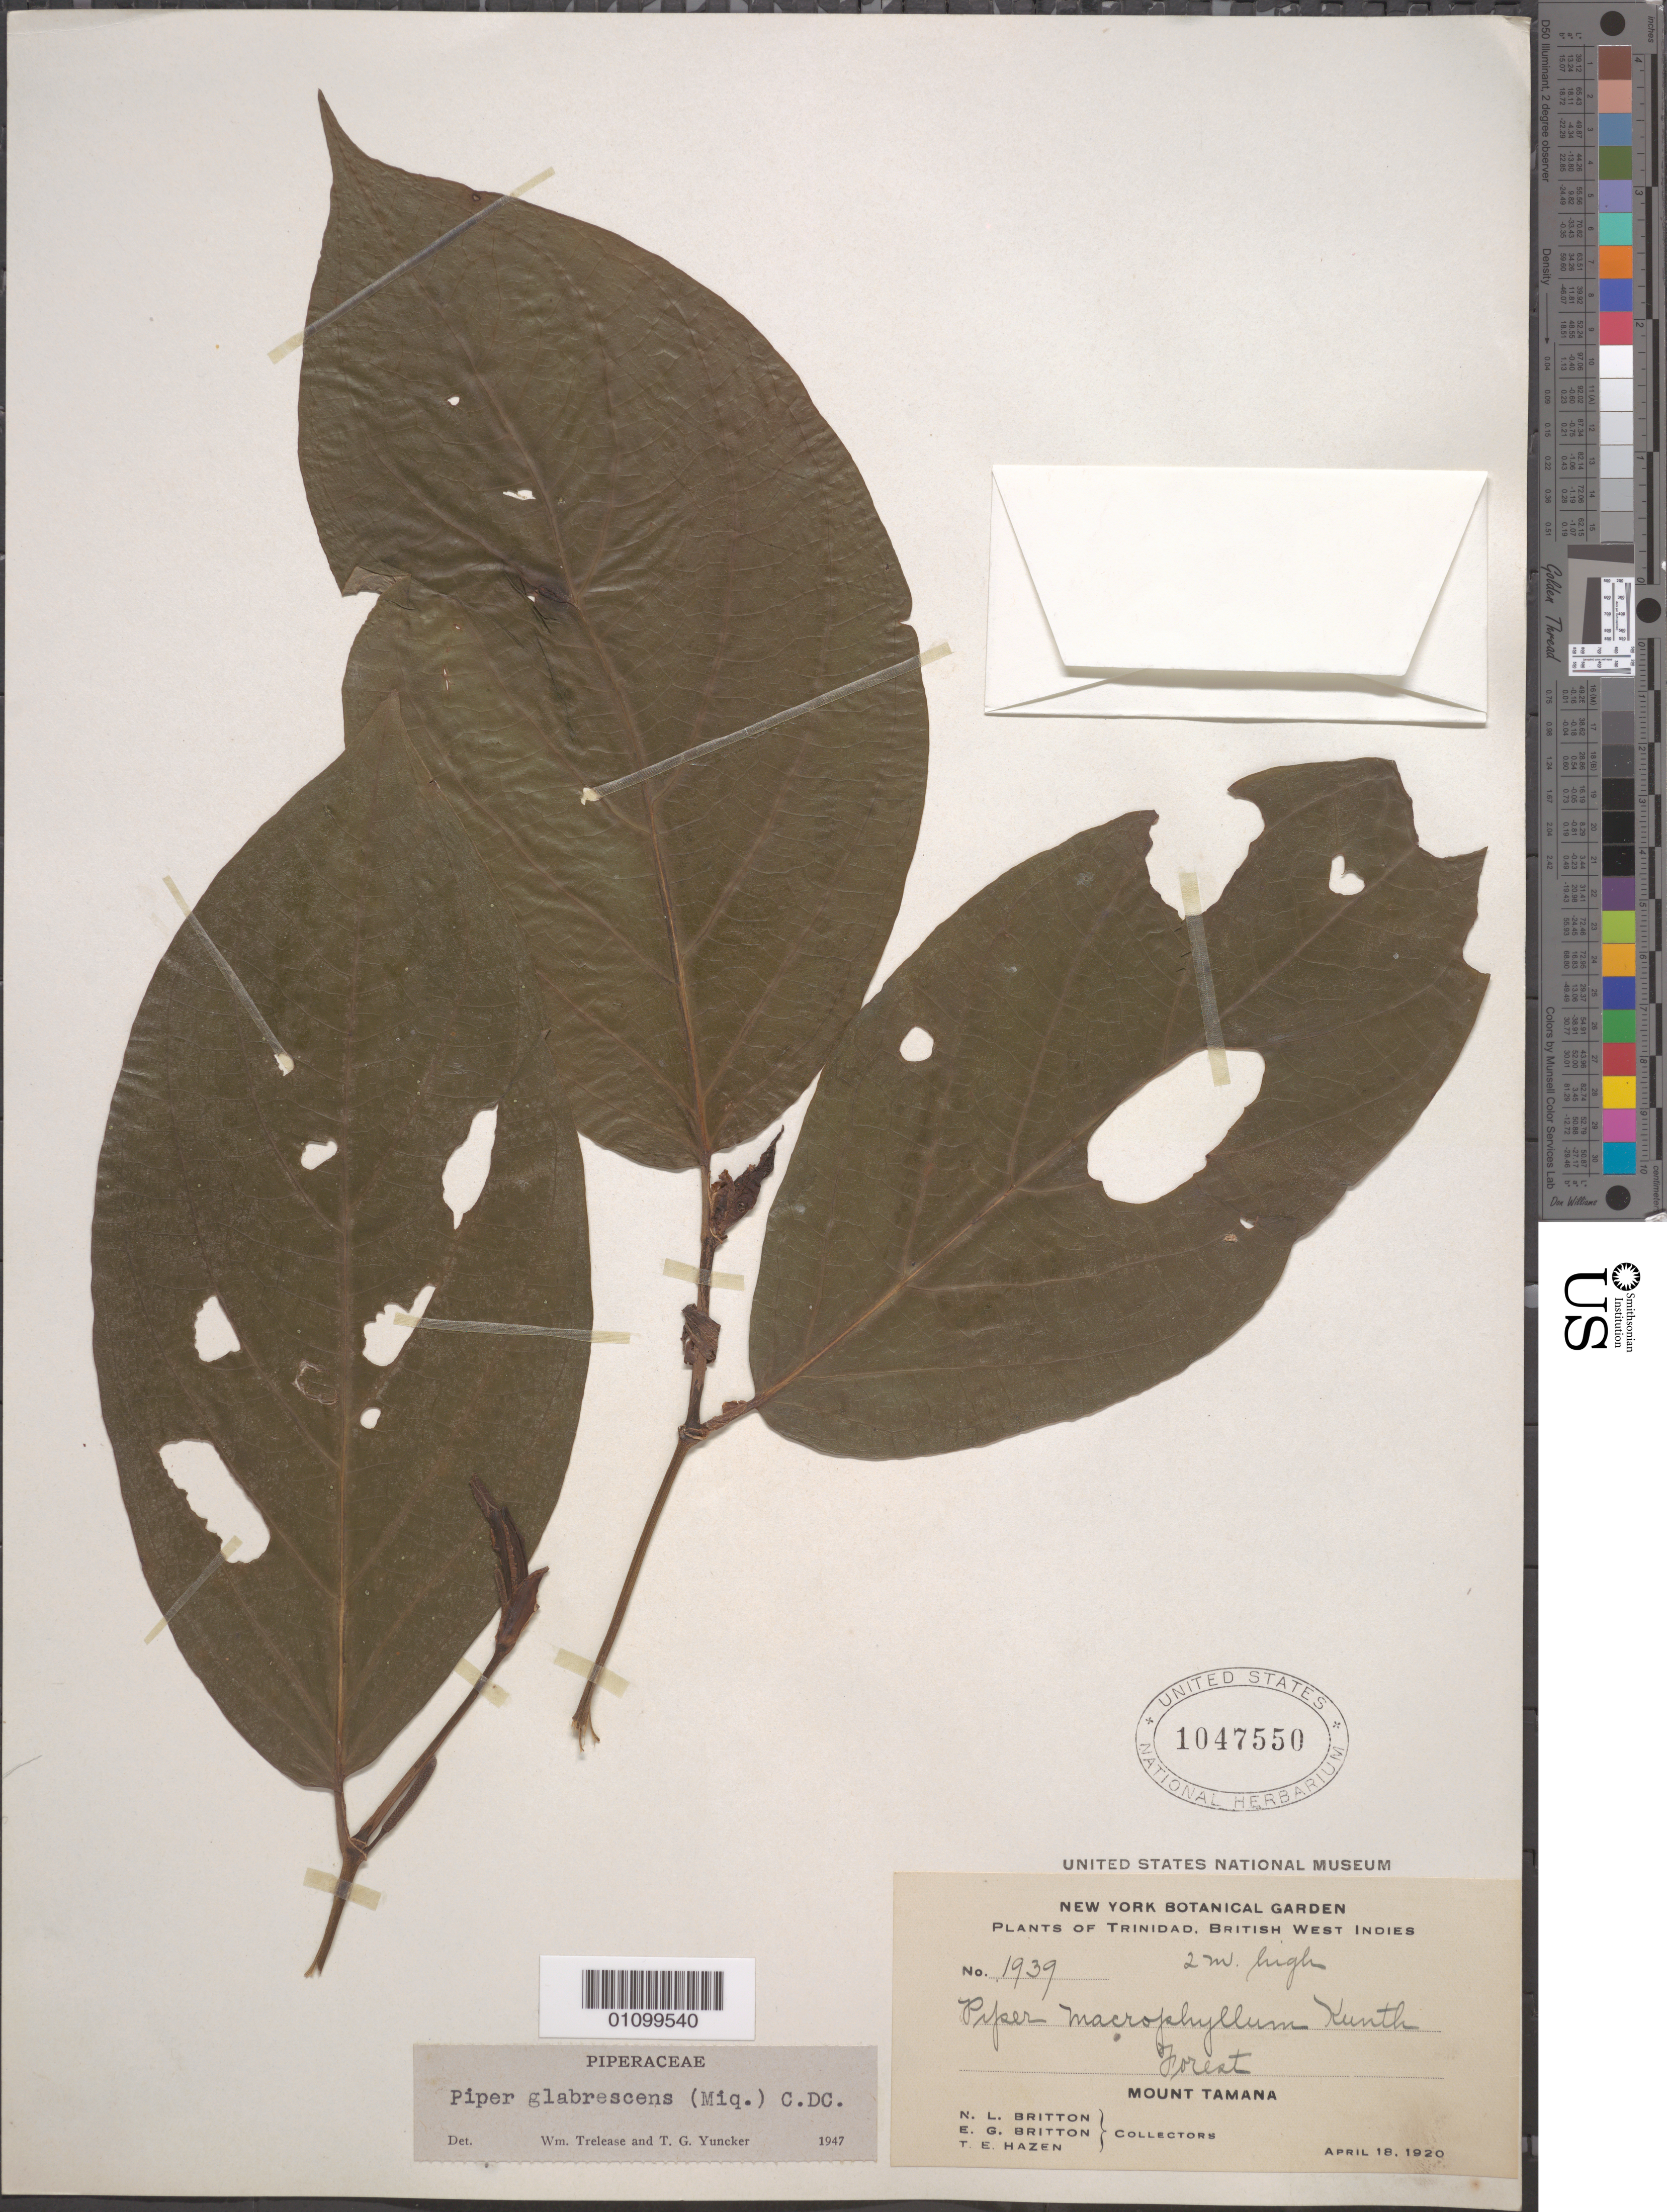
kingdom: Plantae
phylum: Tracheophyta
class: Magnoliopsida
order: Piperales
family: Piperaceae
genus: Piper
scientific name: Piper glabrescens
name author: (Miq.) C. DC.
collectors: N. Britton, E. G. Britton & T. E. Hazen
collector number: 1939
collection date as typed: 18 Apr 1920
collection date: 1920-04-18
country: Trinidad and Tobago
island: Trinidad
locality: Forest, Mount Tamana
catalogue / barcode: US 1047550